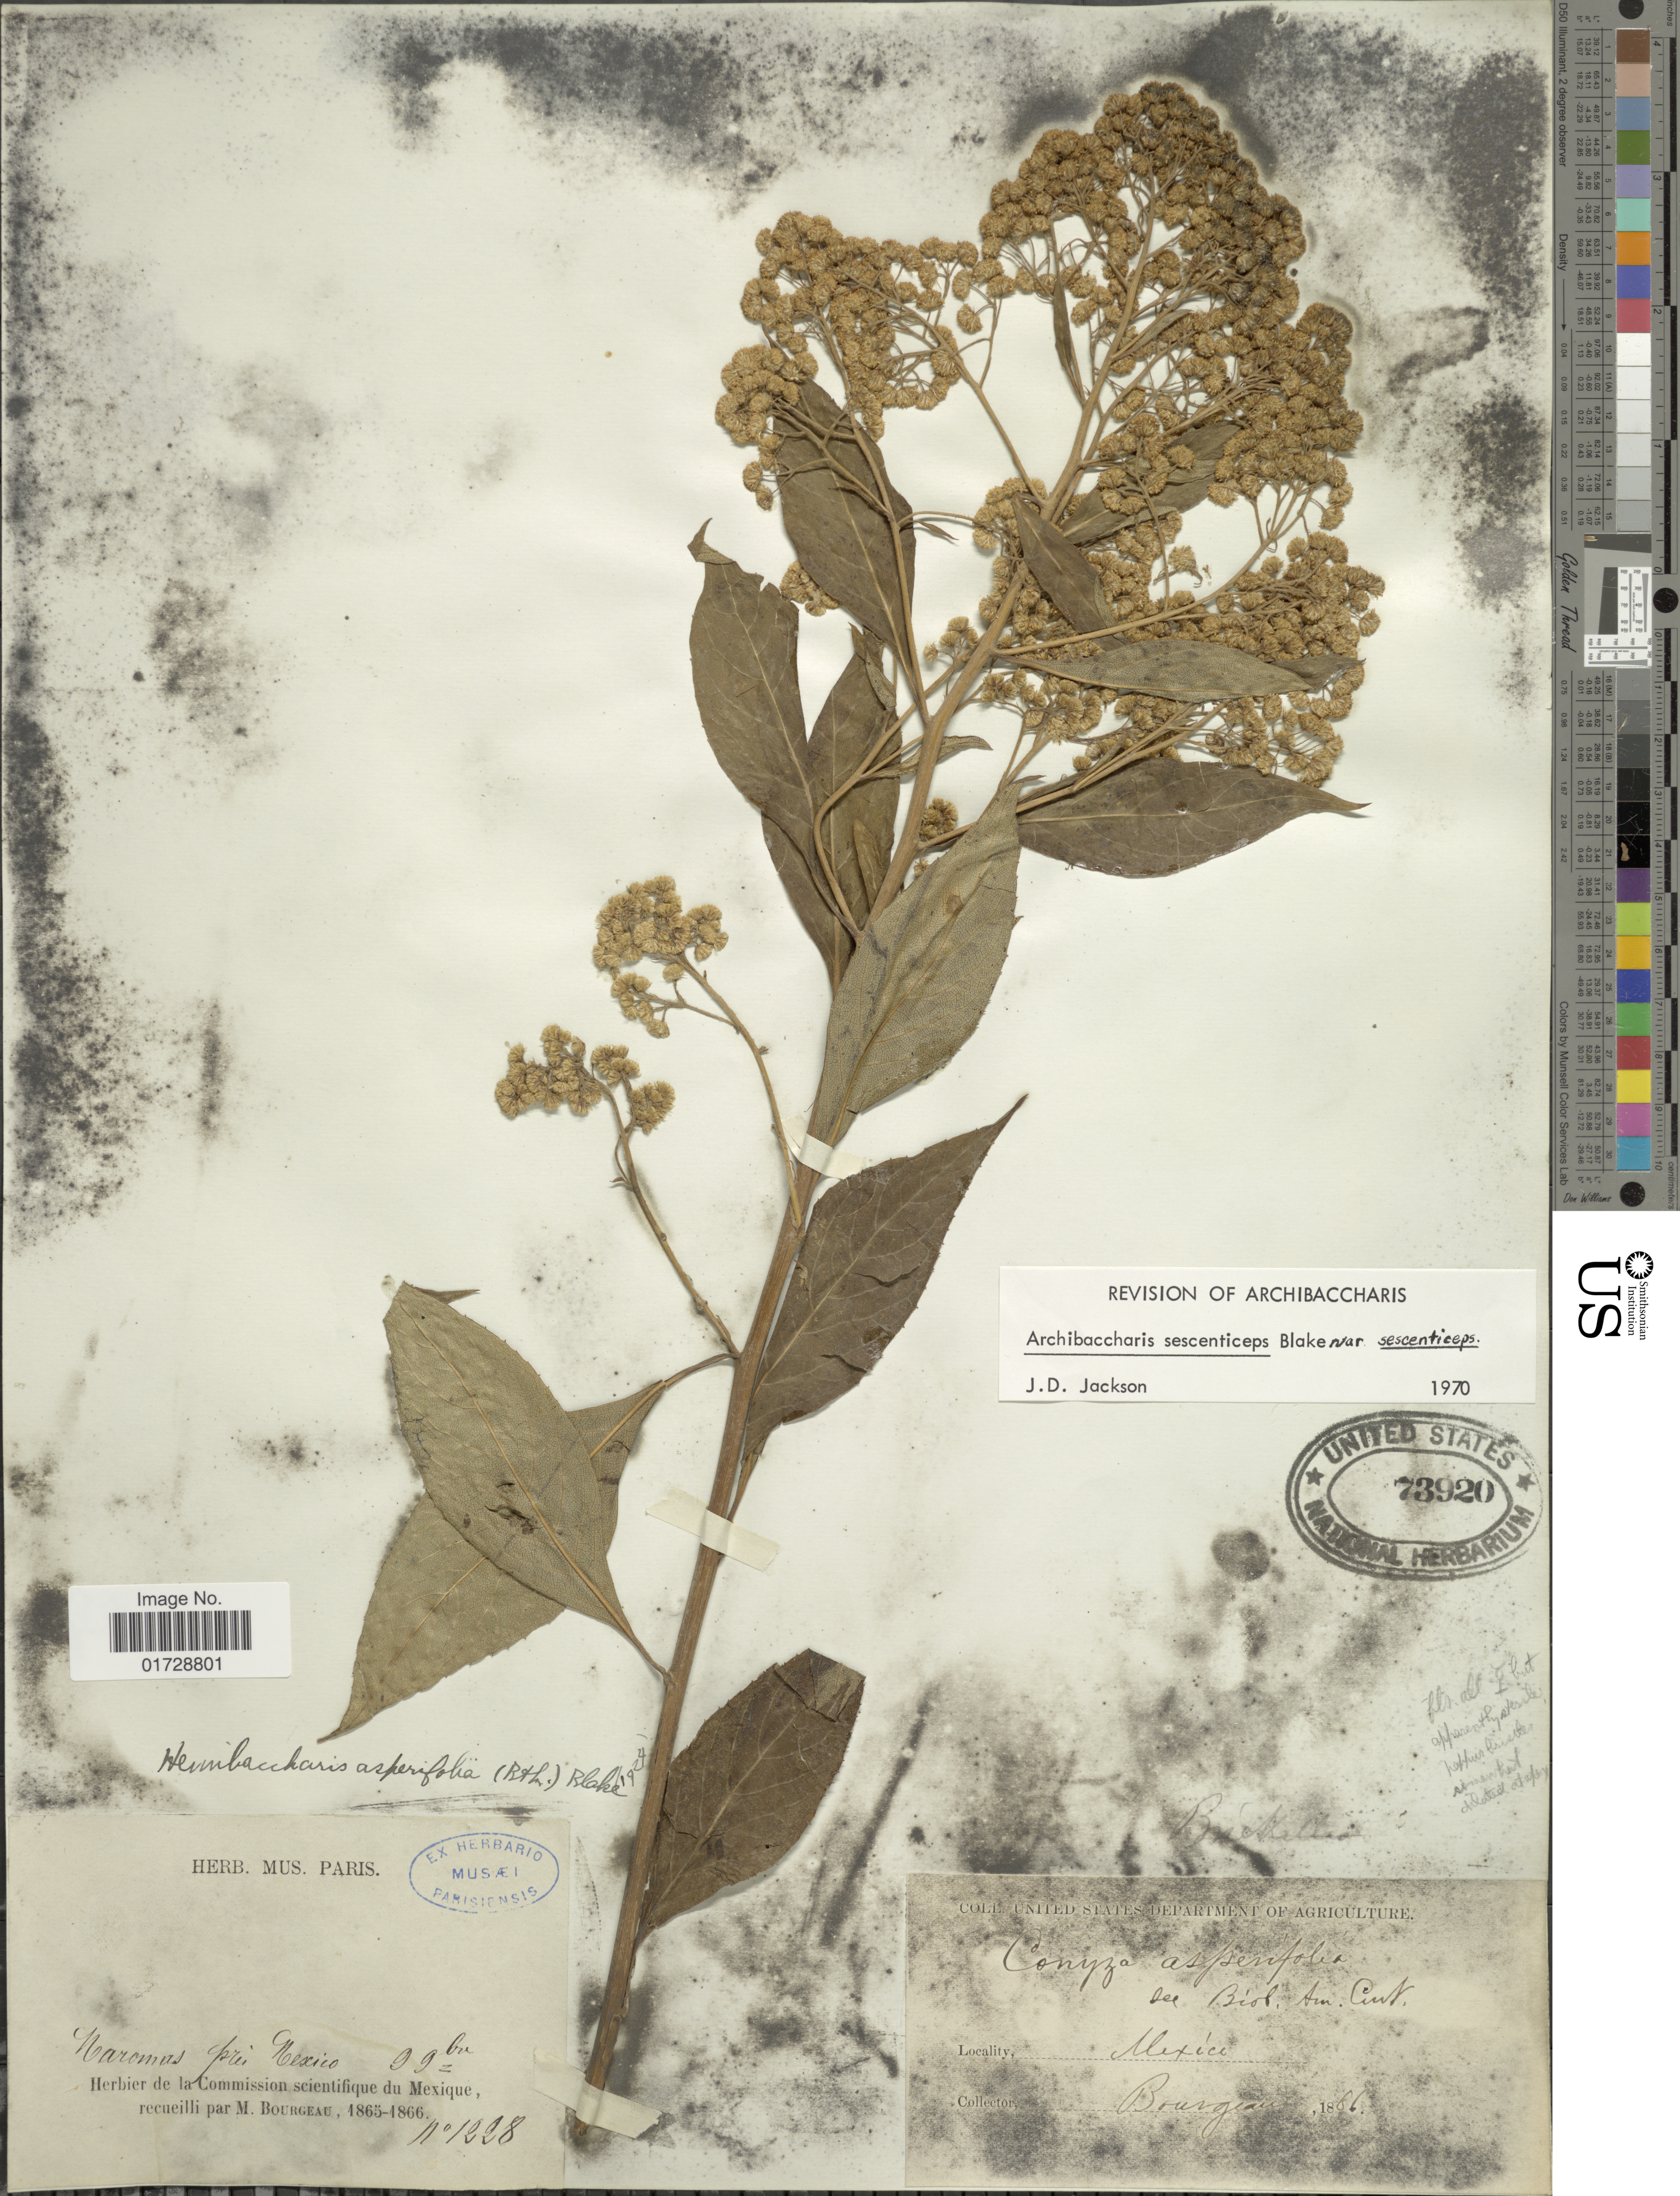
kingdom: Plantae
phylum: Tracheophyta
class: Magnoliopsida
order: Asterales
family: Asteraceae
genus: Archibaccharis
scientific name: Archibaccharis sescenticeps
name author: (S.F. Blake) S.F. Blake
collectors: M. Bourgeau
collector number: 1228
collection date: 1865-11-09/1866-11-09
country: Mexico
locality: Maromas pres Mexico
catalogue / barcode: US 73920